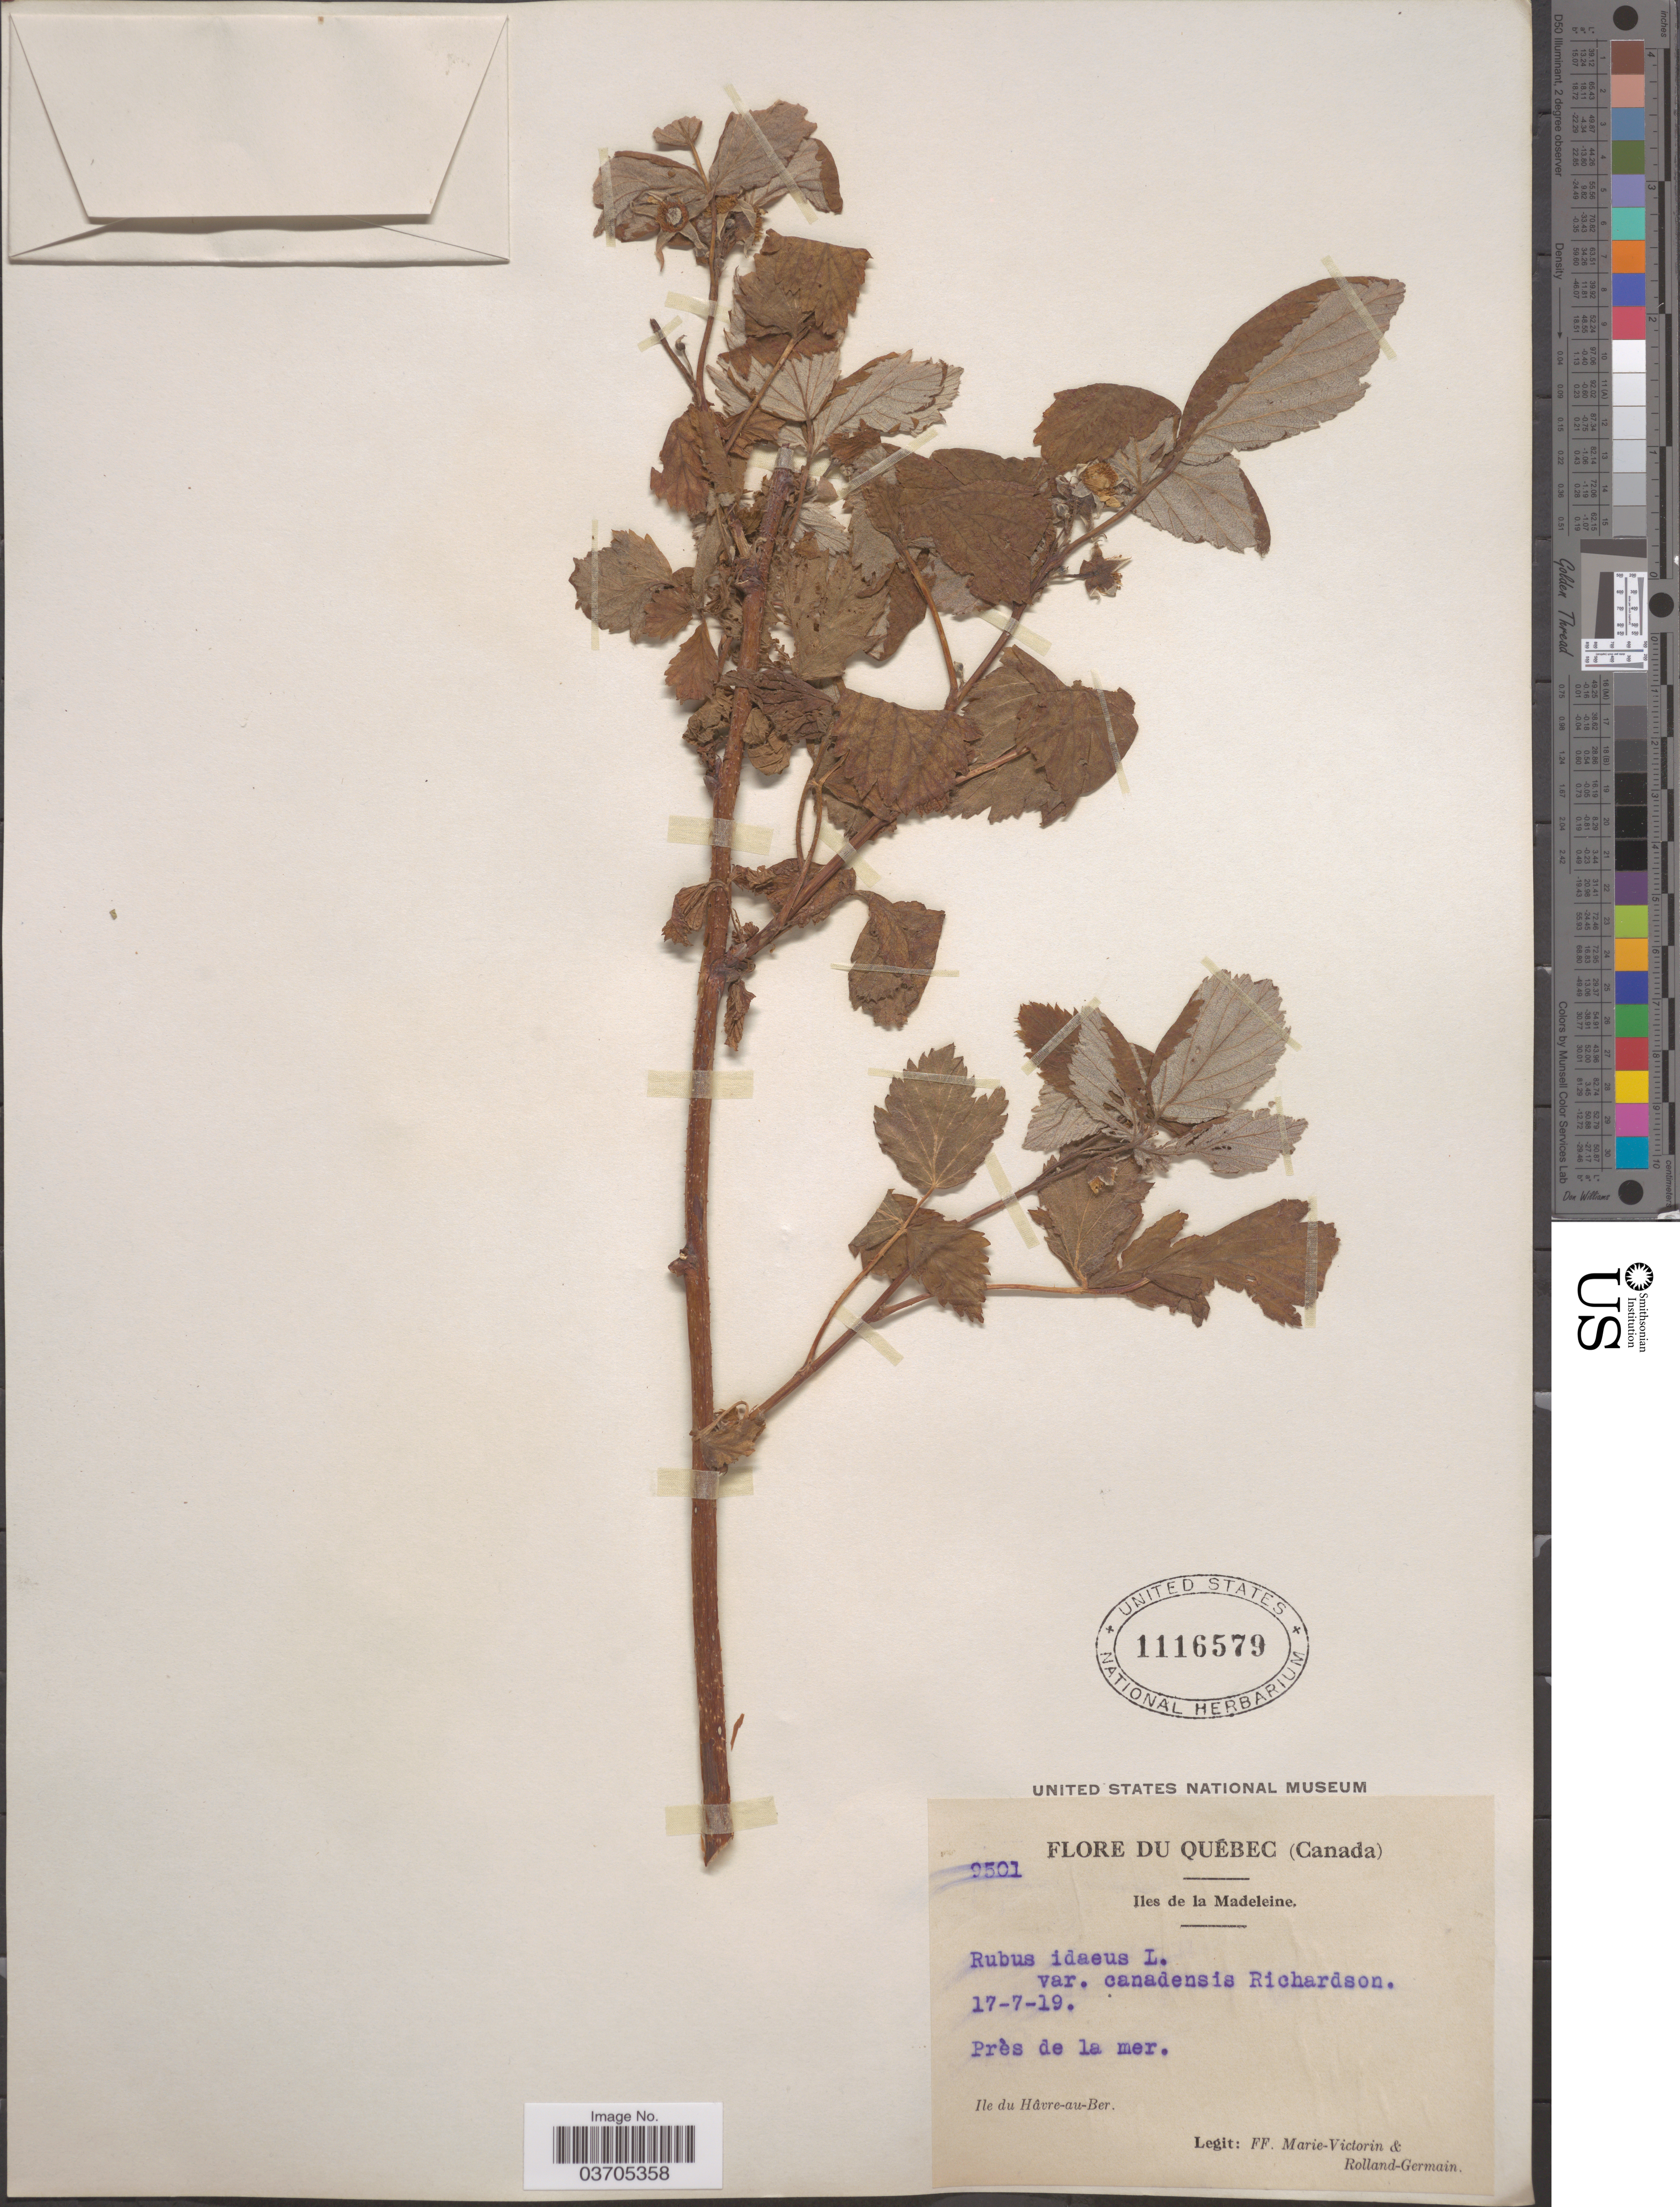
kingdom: Plantae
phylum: Tracheophyta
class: Magnoliopsida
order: Rosales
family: Rosaceae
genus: Rubus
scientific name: Rubus idaeus var. canadensis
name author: Richardson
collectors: F. Marie-Victorin & Rolland-Germain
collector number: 9501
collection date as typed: Transcribed d/m/y: 17/7/19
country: Canada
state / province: Quebec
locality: Iles de la Madeleine. Près de la mer. Ile du Hâvre-au-Ber.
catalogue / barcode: US 1116579